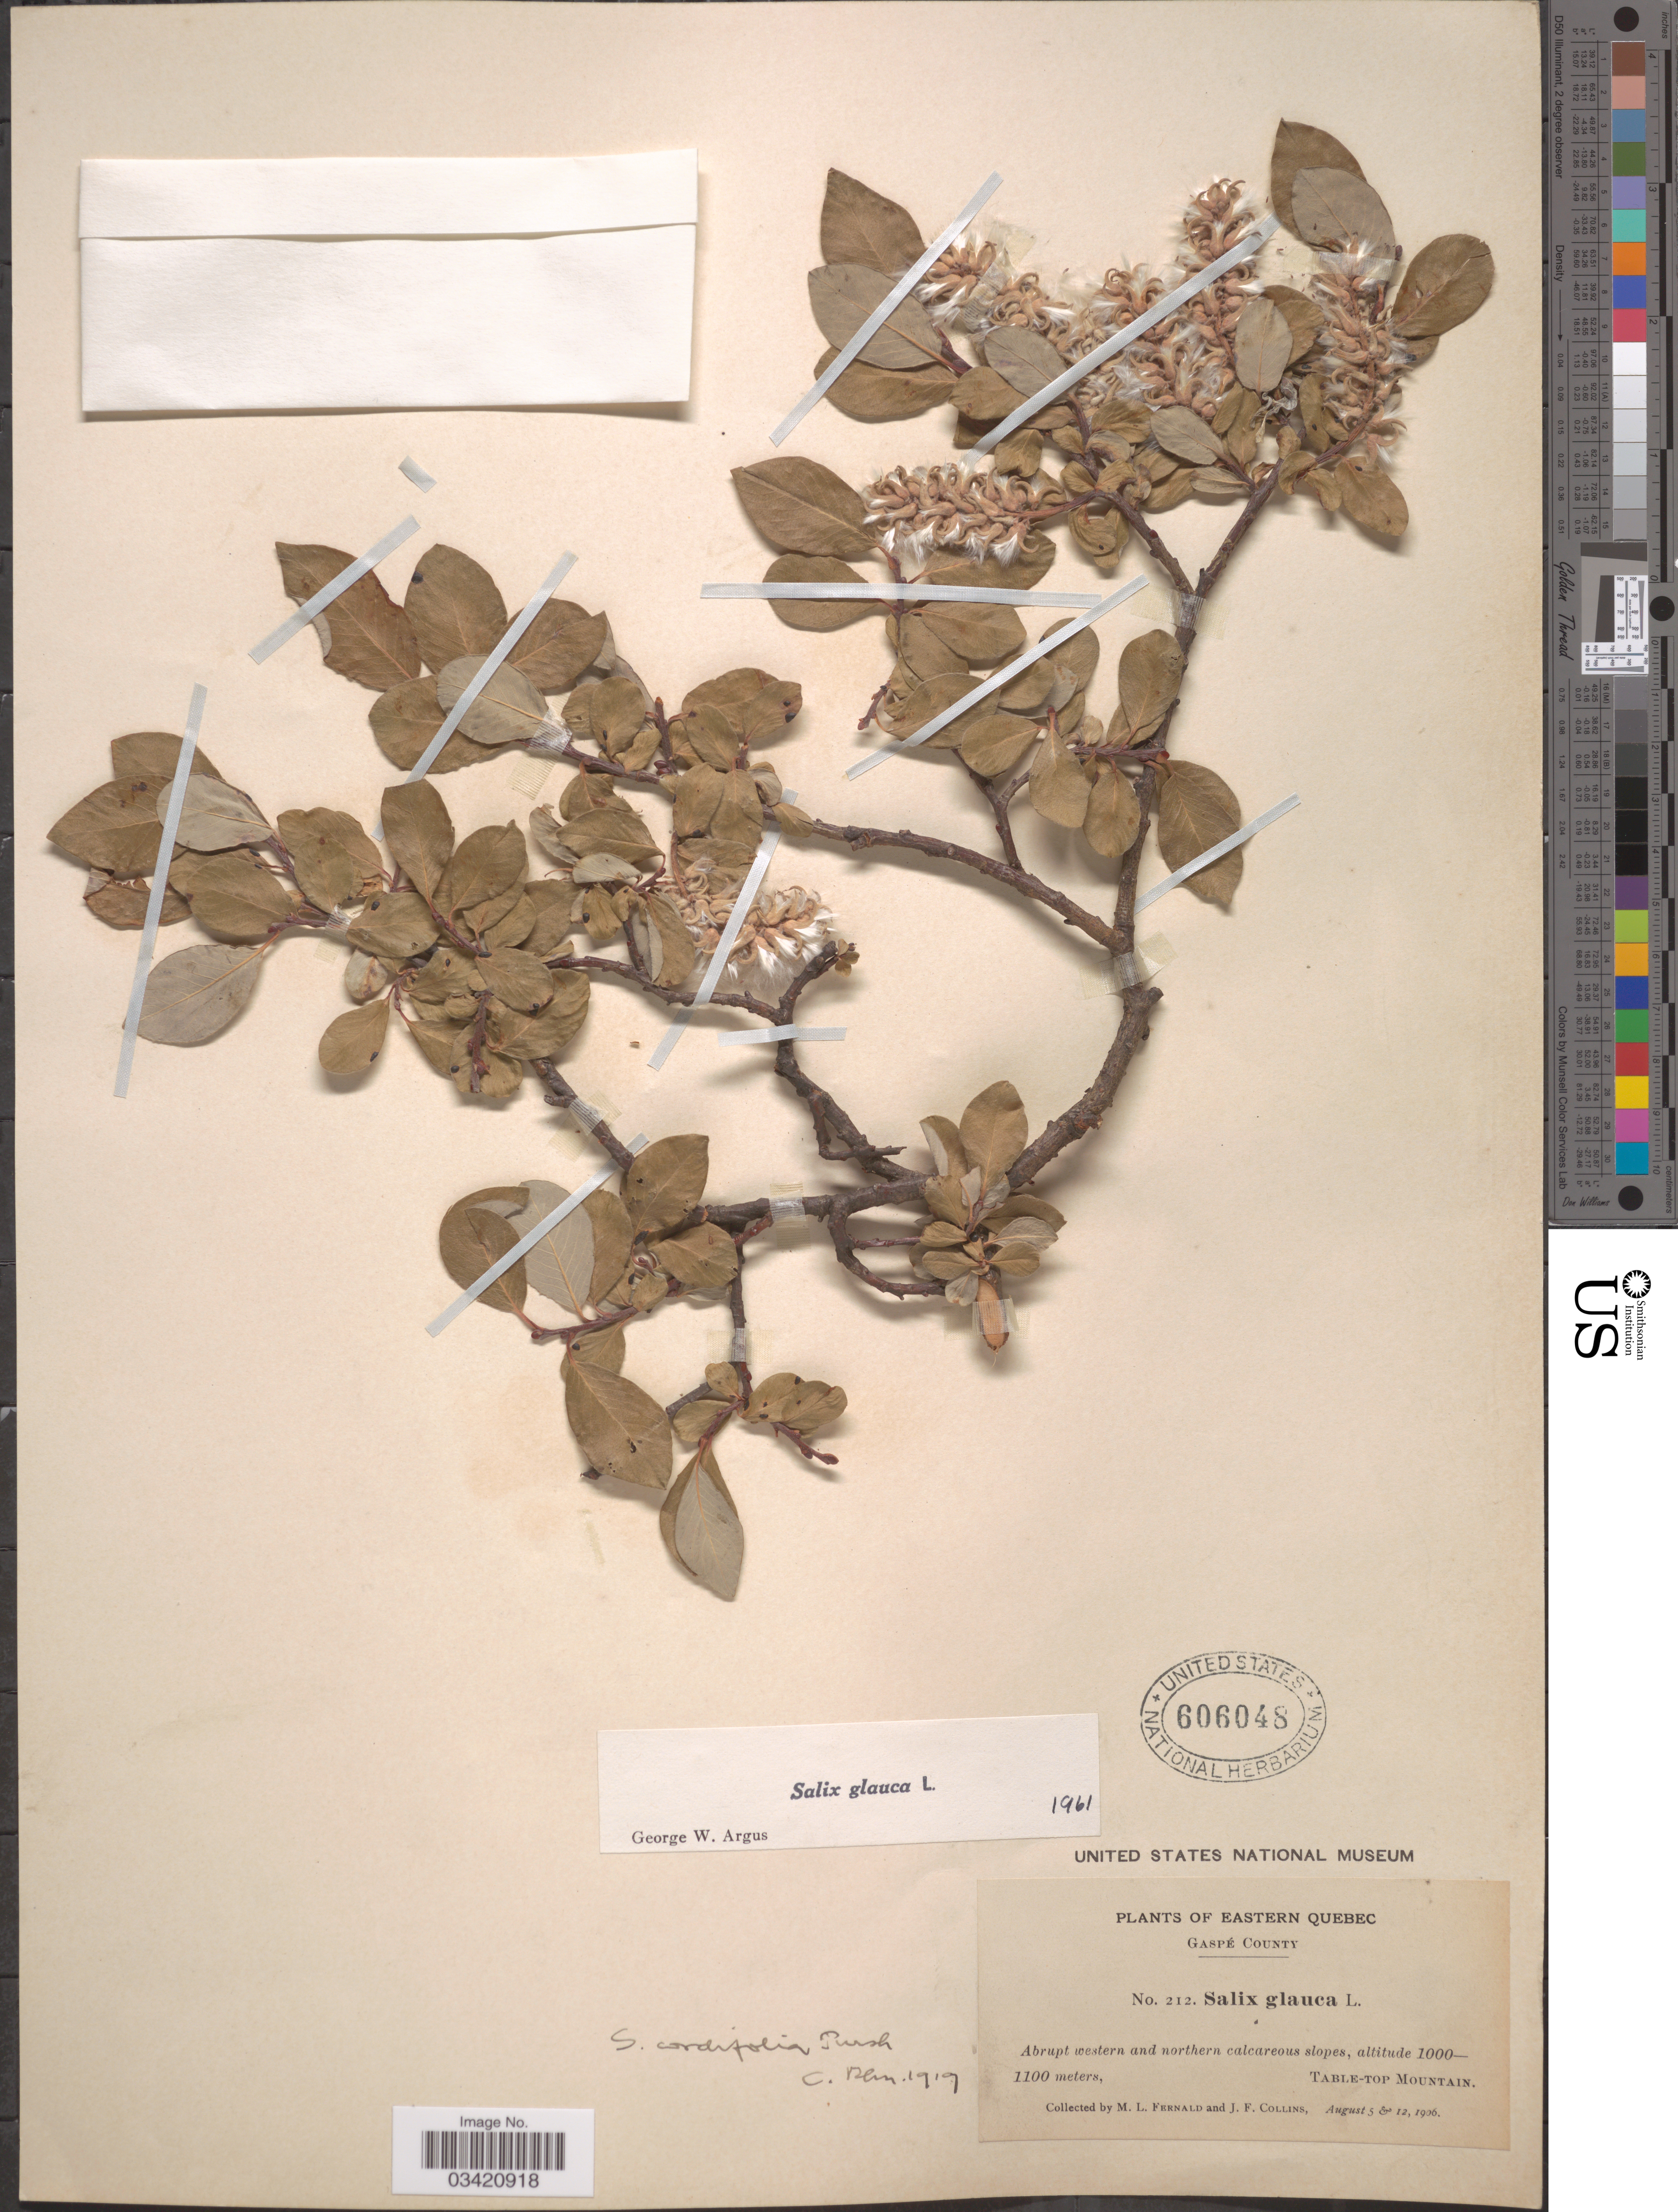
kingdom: Plantae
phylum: Tracheophyta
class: Magnoliopsida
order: Malpighiales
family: Salicaceae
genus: Salix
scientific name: Salix glauca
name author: L.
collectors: M. L. Fernald & J. Collins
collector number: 212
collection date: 1906-08-05/1906-08-12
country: Canada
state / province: Quebec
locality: Eastern Quebec. Gaspé County. Abrupt western and northern calcareous slopes. Table-Top-Mountain.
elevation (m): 1000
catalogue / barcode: US 606048